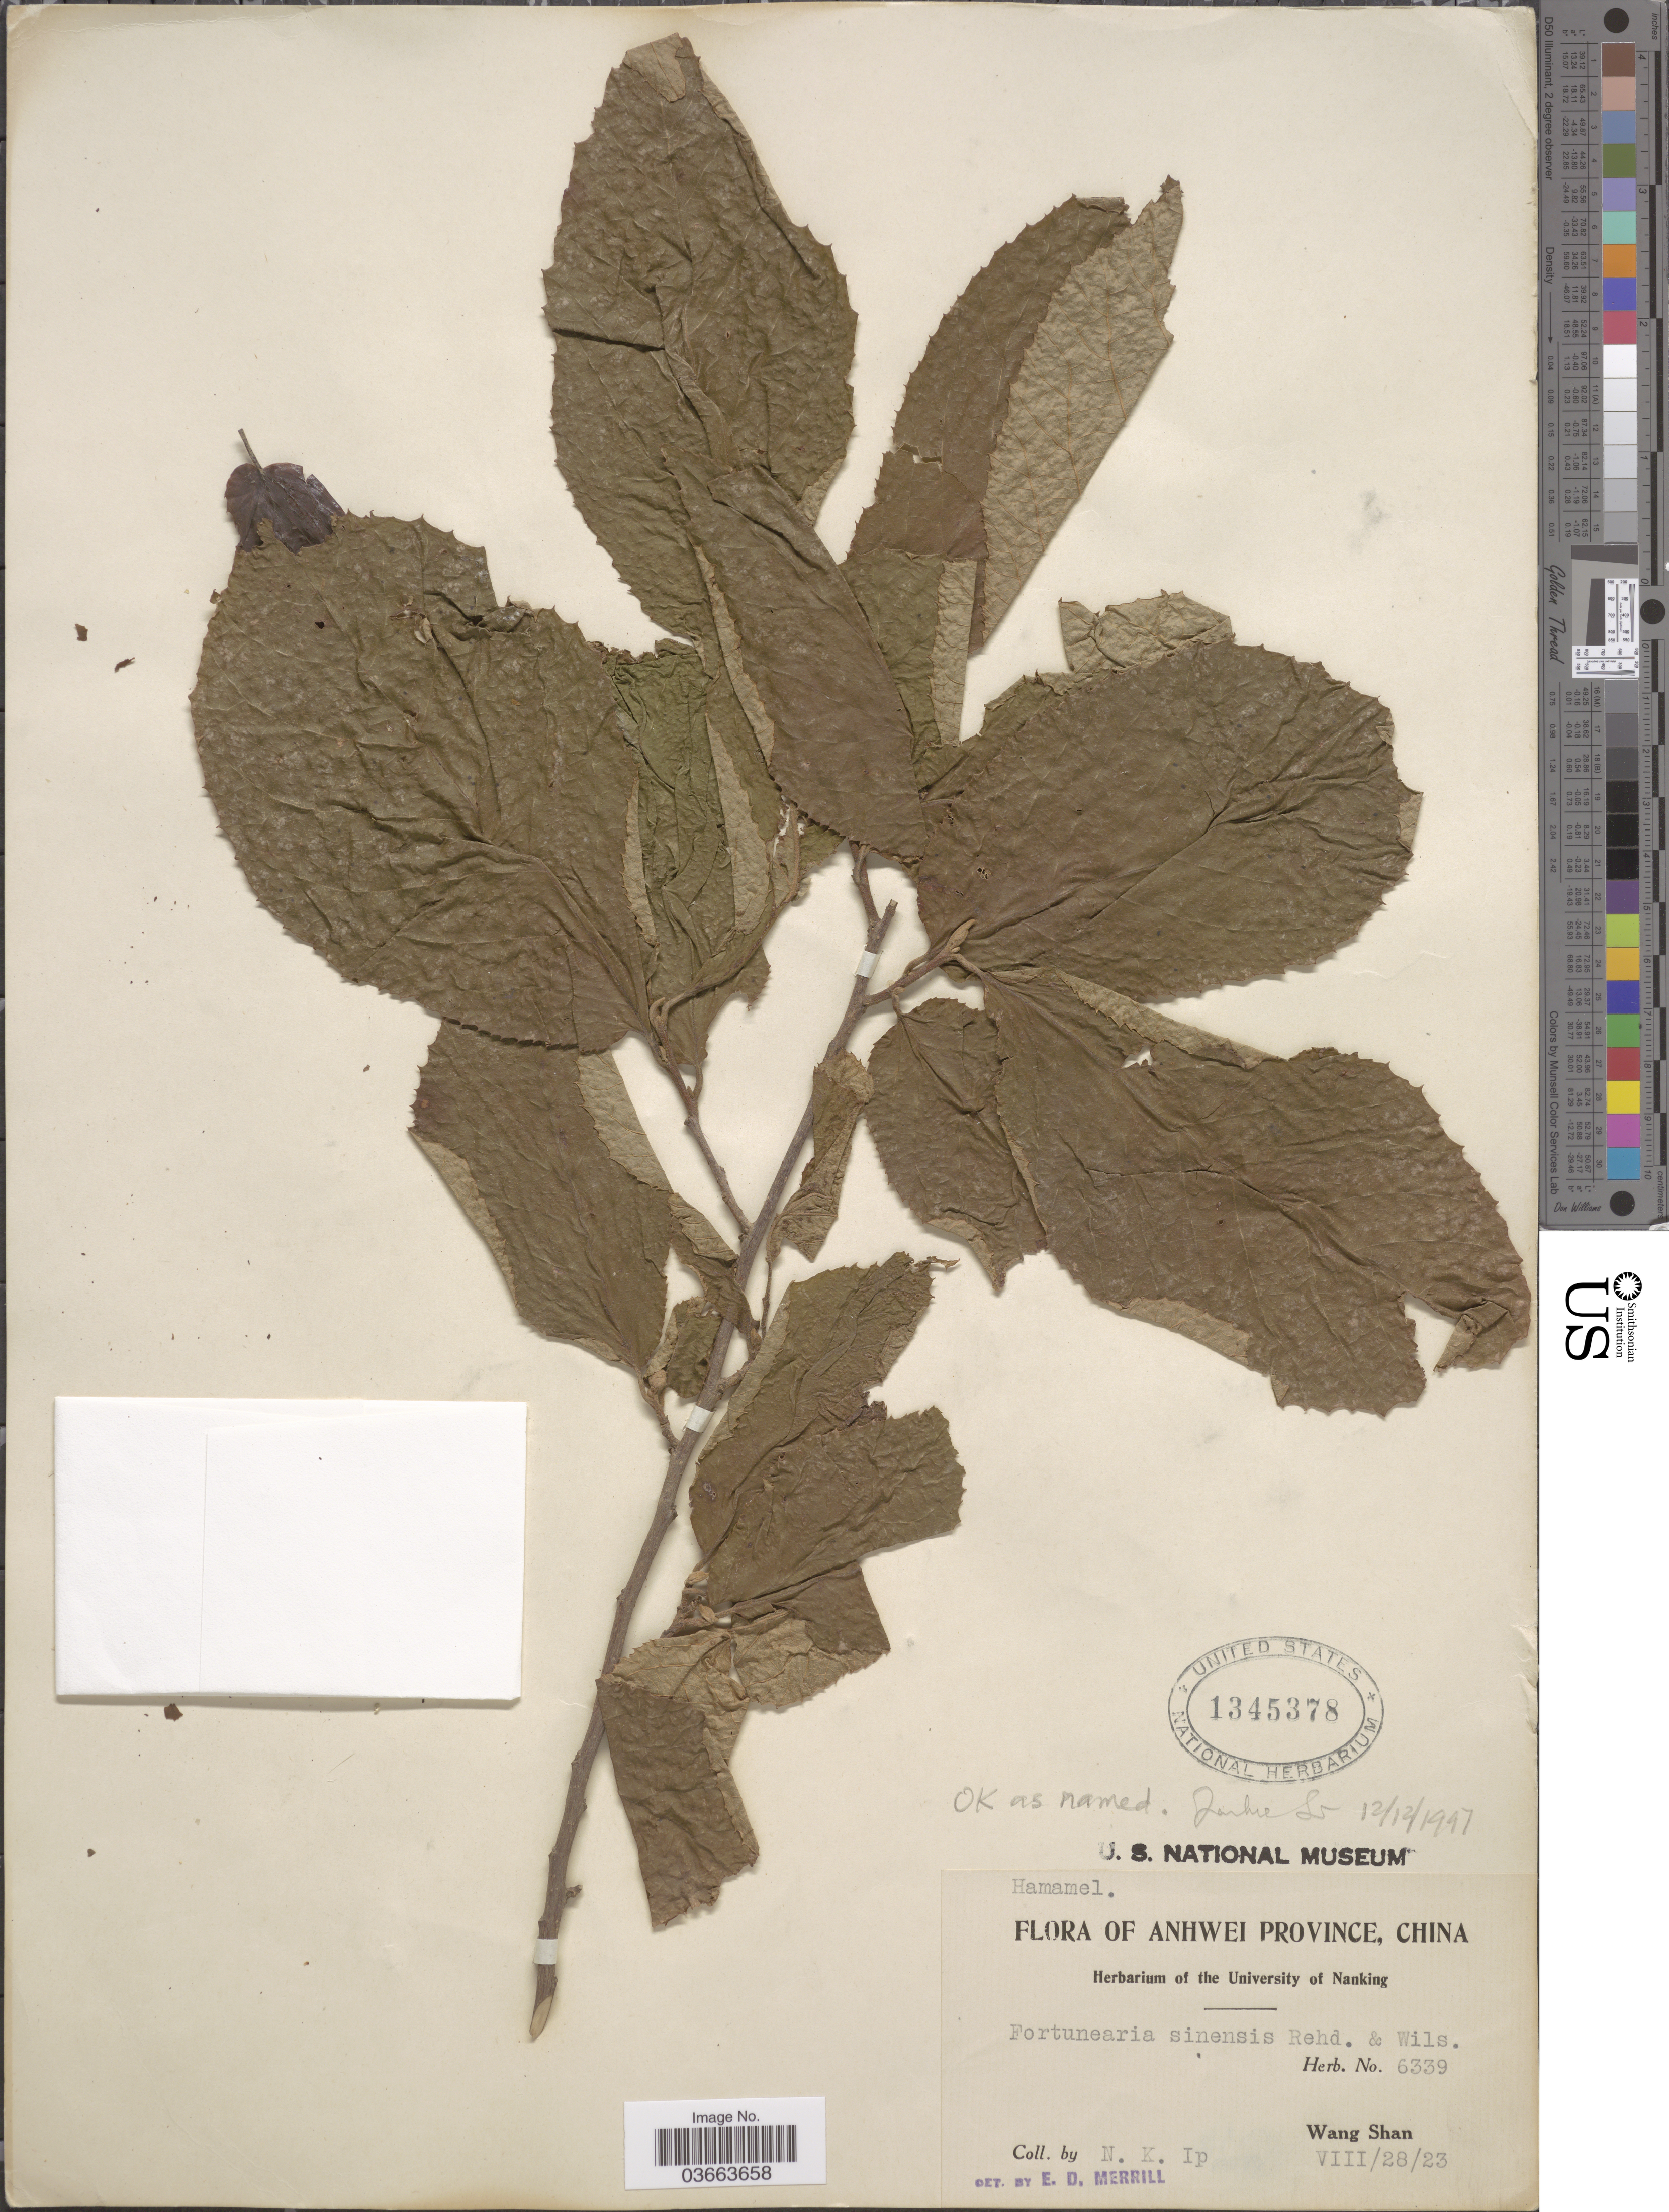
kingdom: Plantae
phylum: Tracheophyta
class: Magnoliopsida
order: Saxifragales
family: Hamamelidaceae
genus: Fortunearia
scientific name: Fortunearia sinensis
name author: Rehder & E.H. Wilson in Sarg.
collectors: N. Ip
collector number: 6339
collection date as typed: Transcribed d/m/y: 28/8/23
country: China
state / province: Anhui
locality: Anhwei Province. Wang Shan.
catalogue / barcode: US 1345378